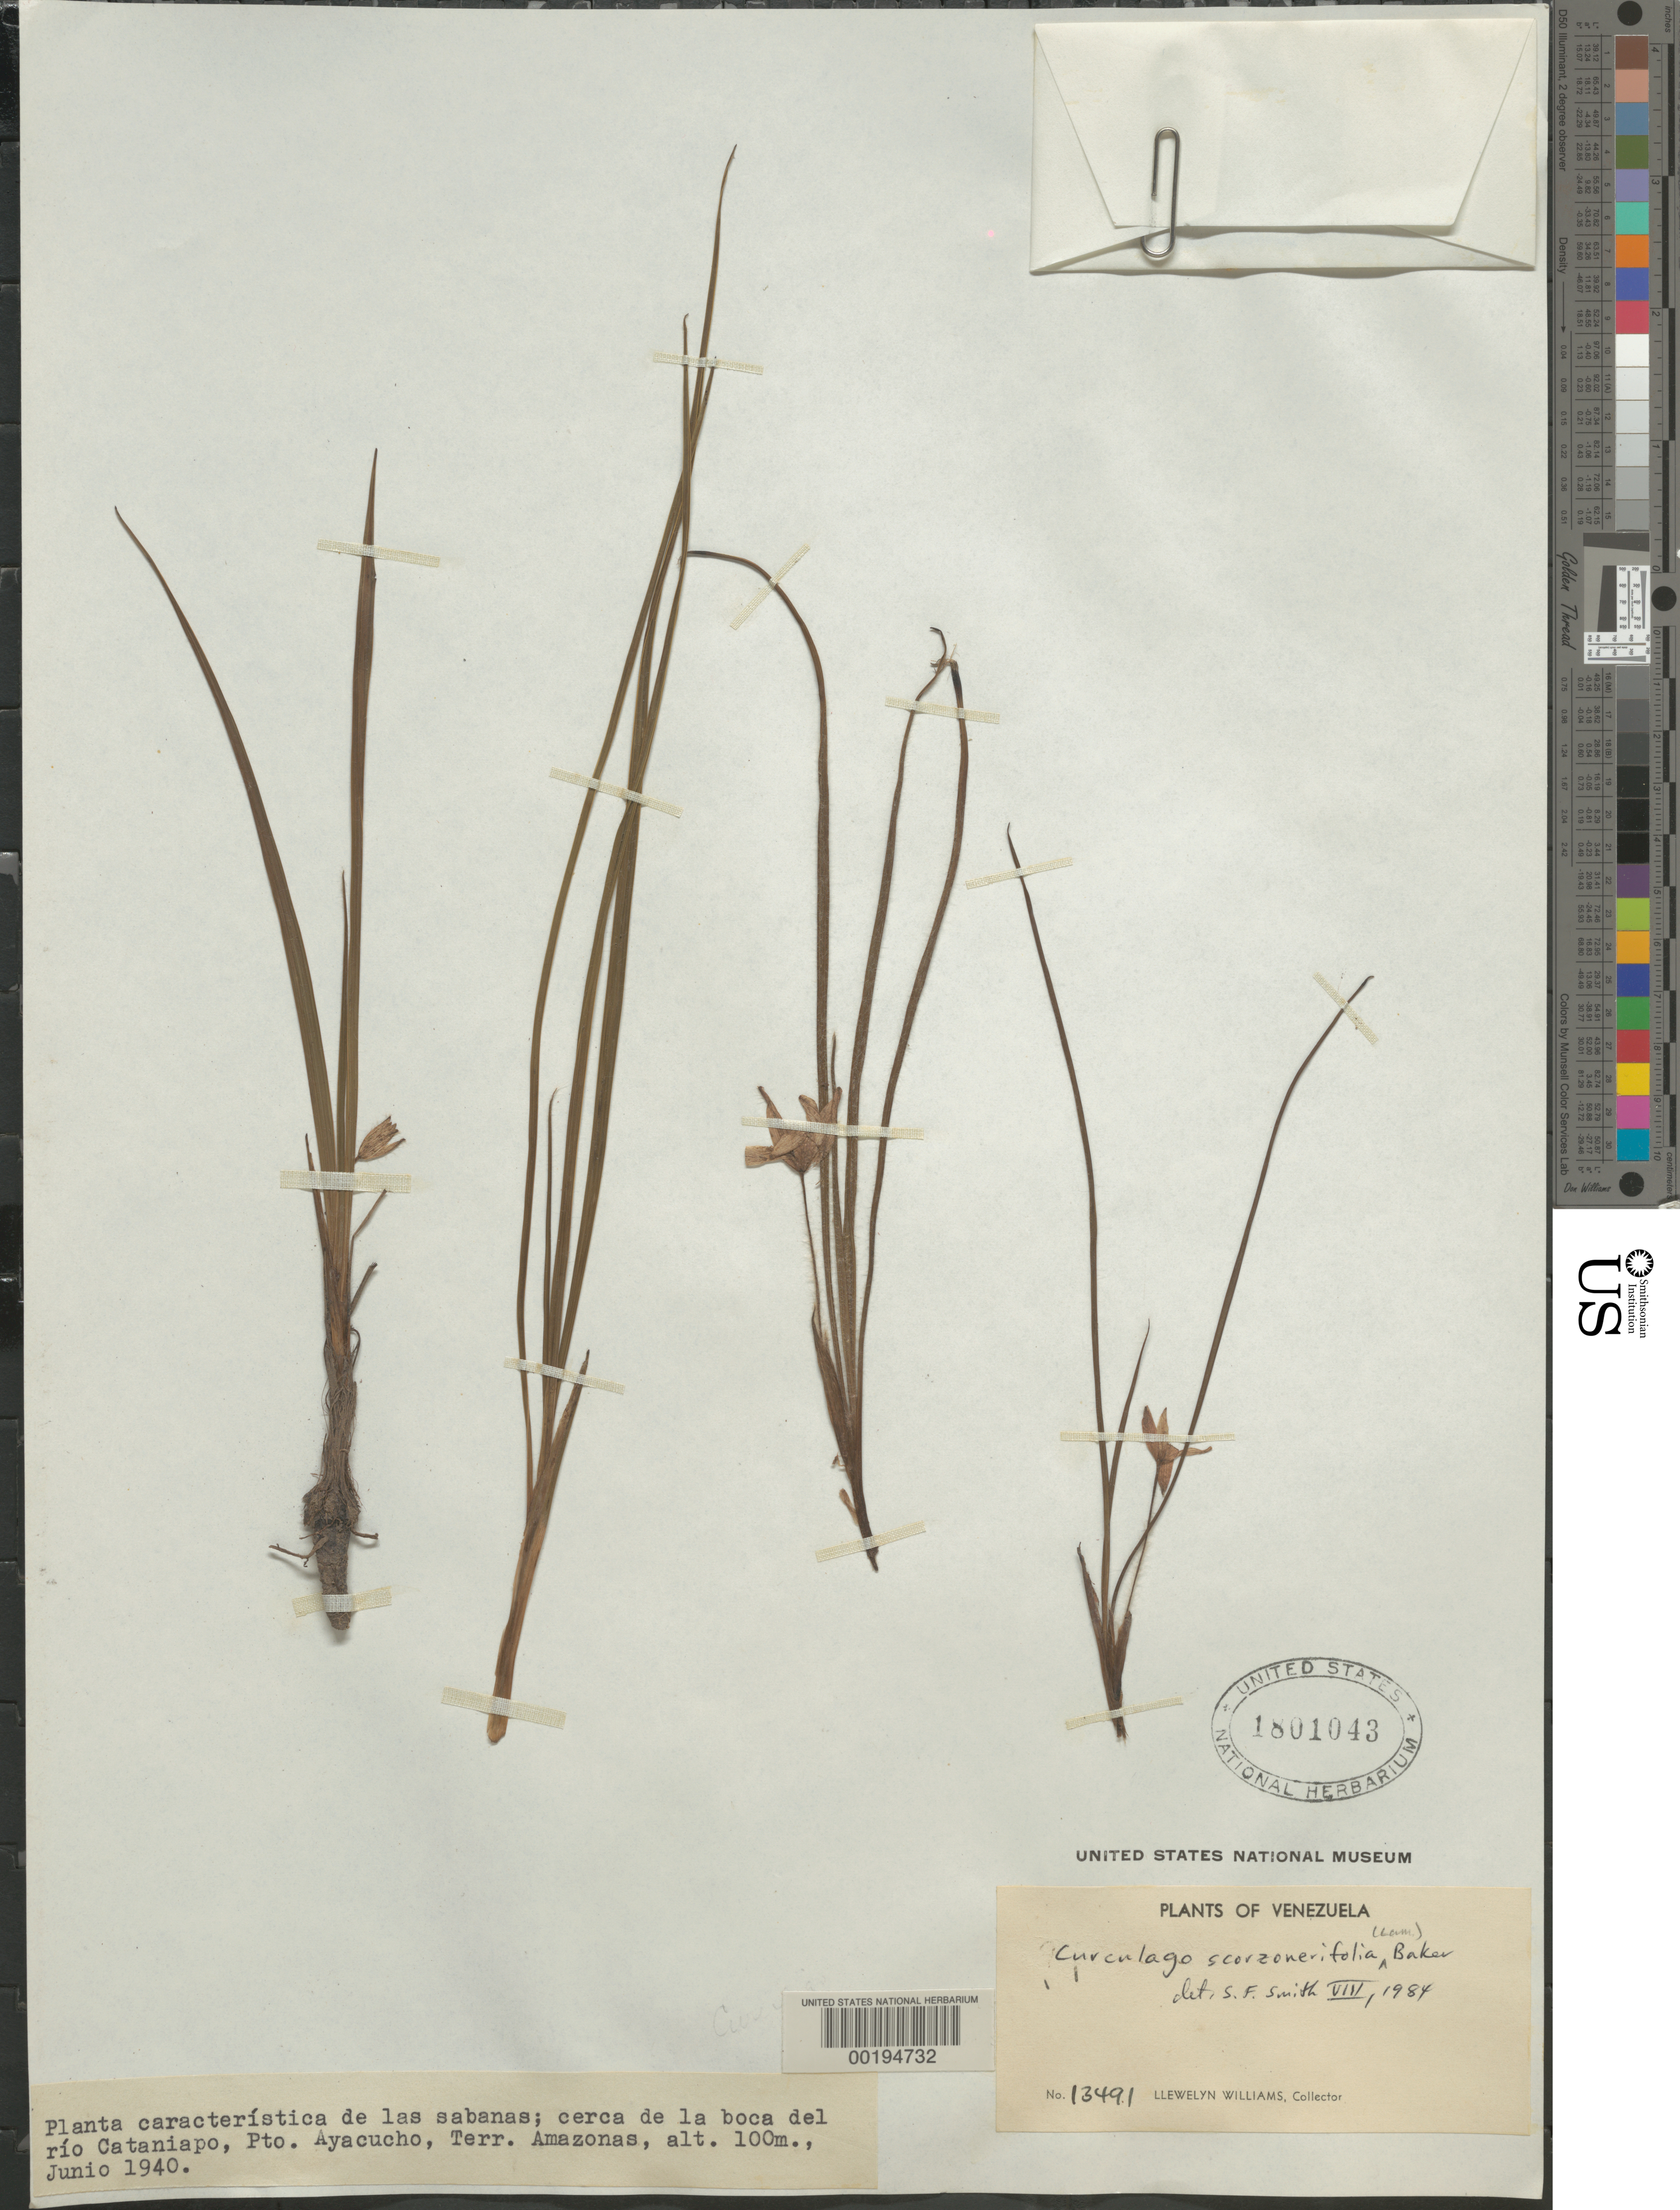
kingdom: Plantae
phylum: Tracheophyta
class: Liliopsida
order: Asparagales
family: Hypoxidaceae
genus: Curculigo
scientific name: Curculigo scorzonerifolia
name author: (Lam.) Baker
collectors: Ll. Williams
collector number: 13491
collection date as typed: Jun 1940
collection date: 1940-06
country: Venezuela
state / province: Amazonas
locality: Around the mouth of the rio cataniapo, pto. ayacucho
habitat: Savanna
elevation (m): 100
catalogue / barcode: US 1801043